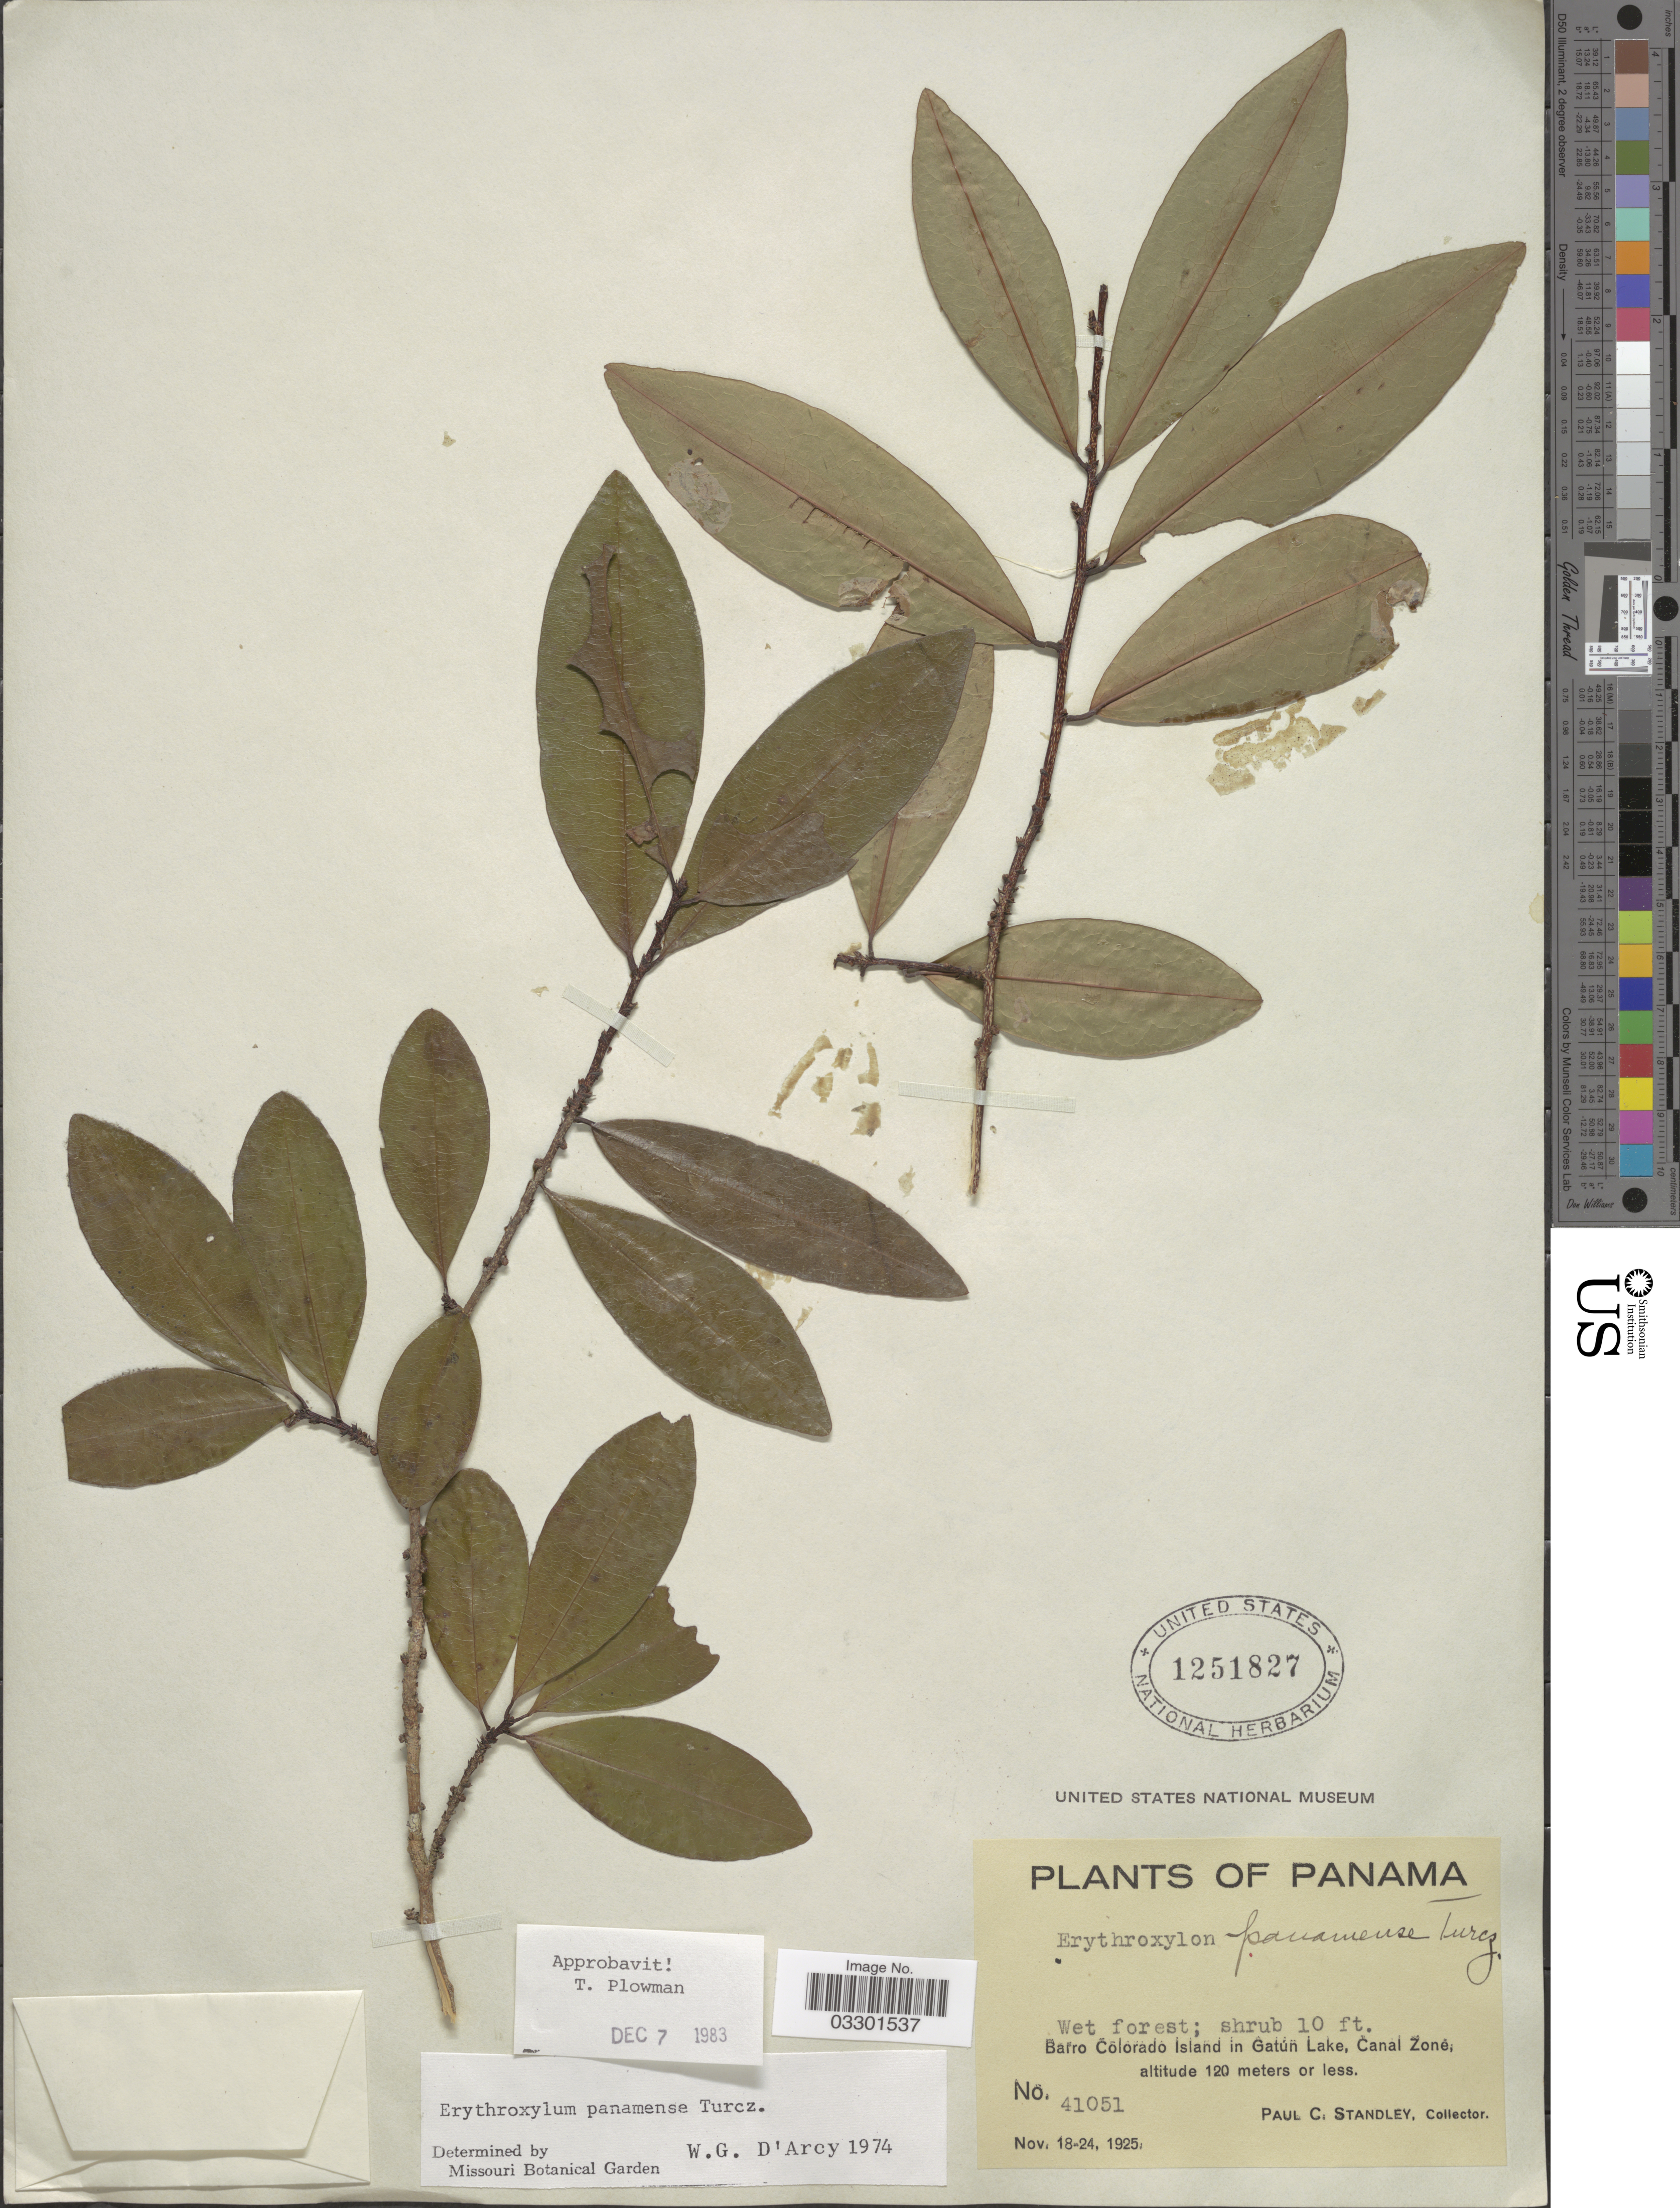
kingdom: Plantae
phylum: Tracheophyta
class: Magnoliopsida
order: Malpighiales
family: Erythroxylaceae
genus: Erythroxylum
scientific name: Erythroxylum panamense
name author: Turcz.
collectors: P. C. Standley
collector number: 41051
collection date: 1925-11-18/1925-11-24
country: Panama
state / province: Panamá Oeste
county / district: Canal Zone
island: Barro Colorado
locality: Barro Colorado Island in Gatún Lake, Canal Zone.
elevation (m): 120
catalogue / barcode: US 1251827